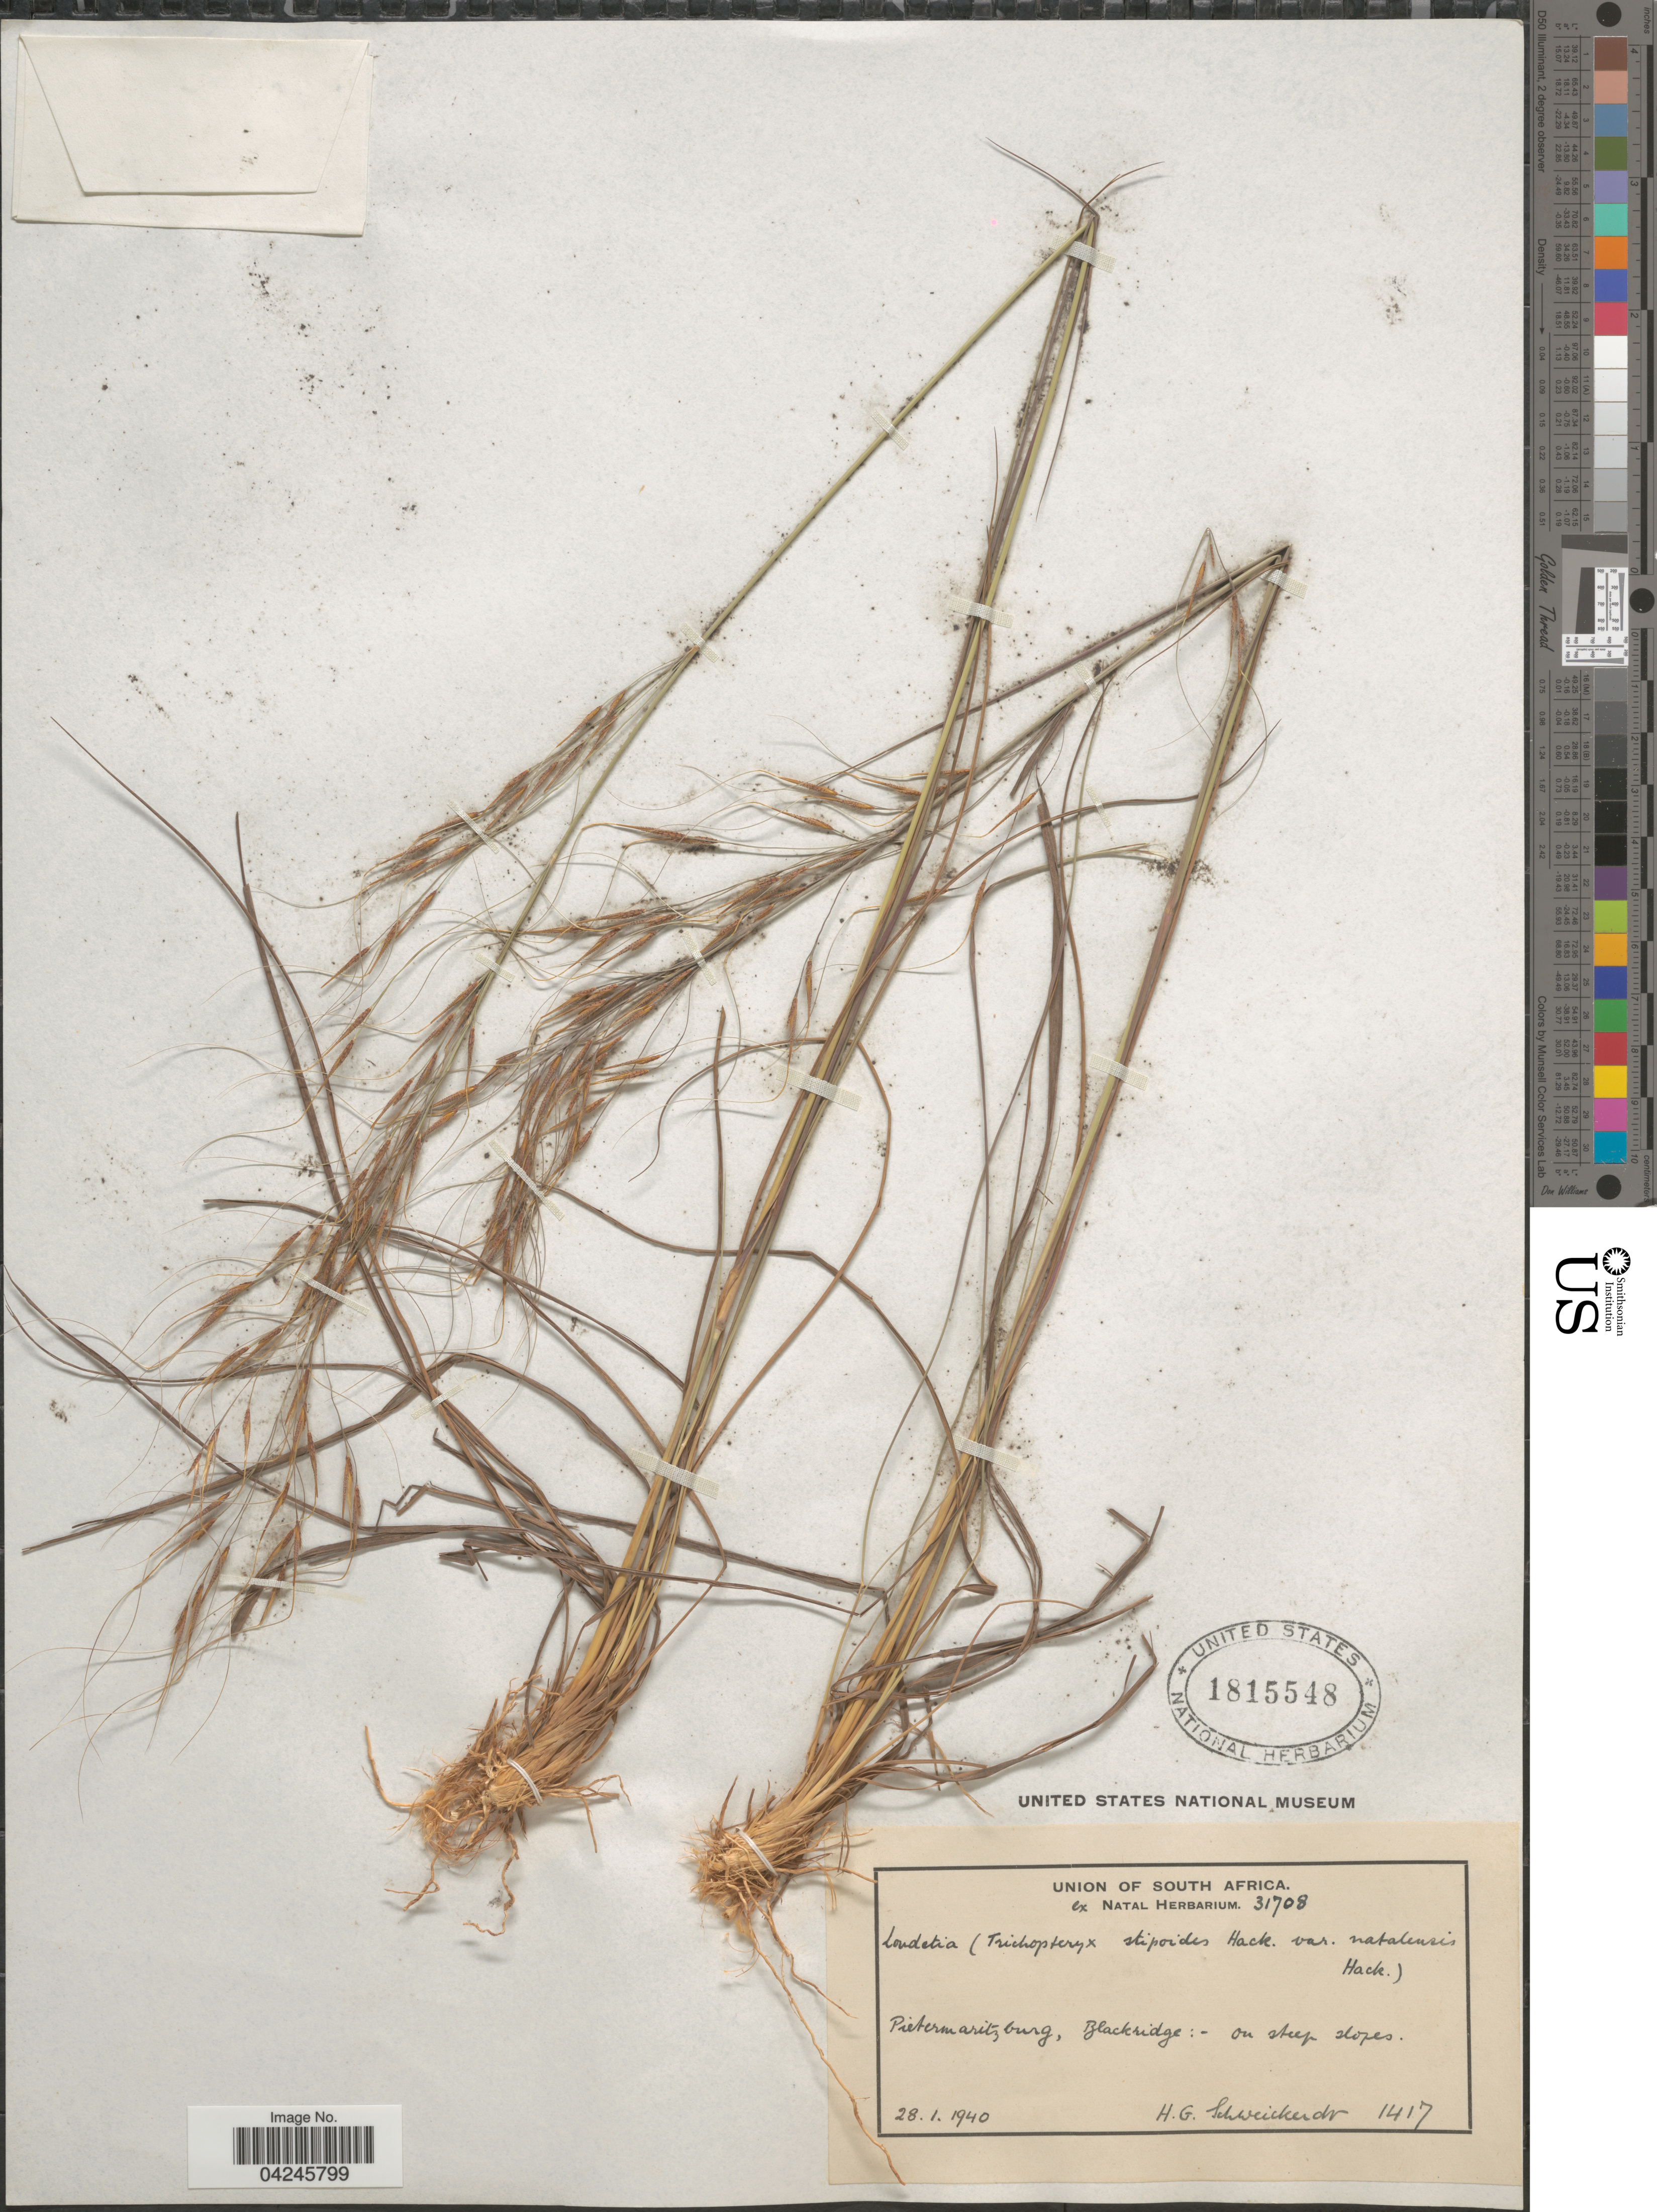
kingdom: Plantae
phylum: Tracheophyta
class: Liliopsida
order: Poales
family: Poaceae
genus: Loudetia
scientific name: Loudetia simplex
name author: (Nees) C.E. Hubb.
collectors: H. Schweickerdt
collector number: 1417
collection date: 1940-01-28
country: South Africa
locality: Union of South Africa. Pietermaritzburg, Blackridge: on steep slopes.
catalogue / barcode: US 1815548